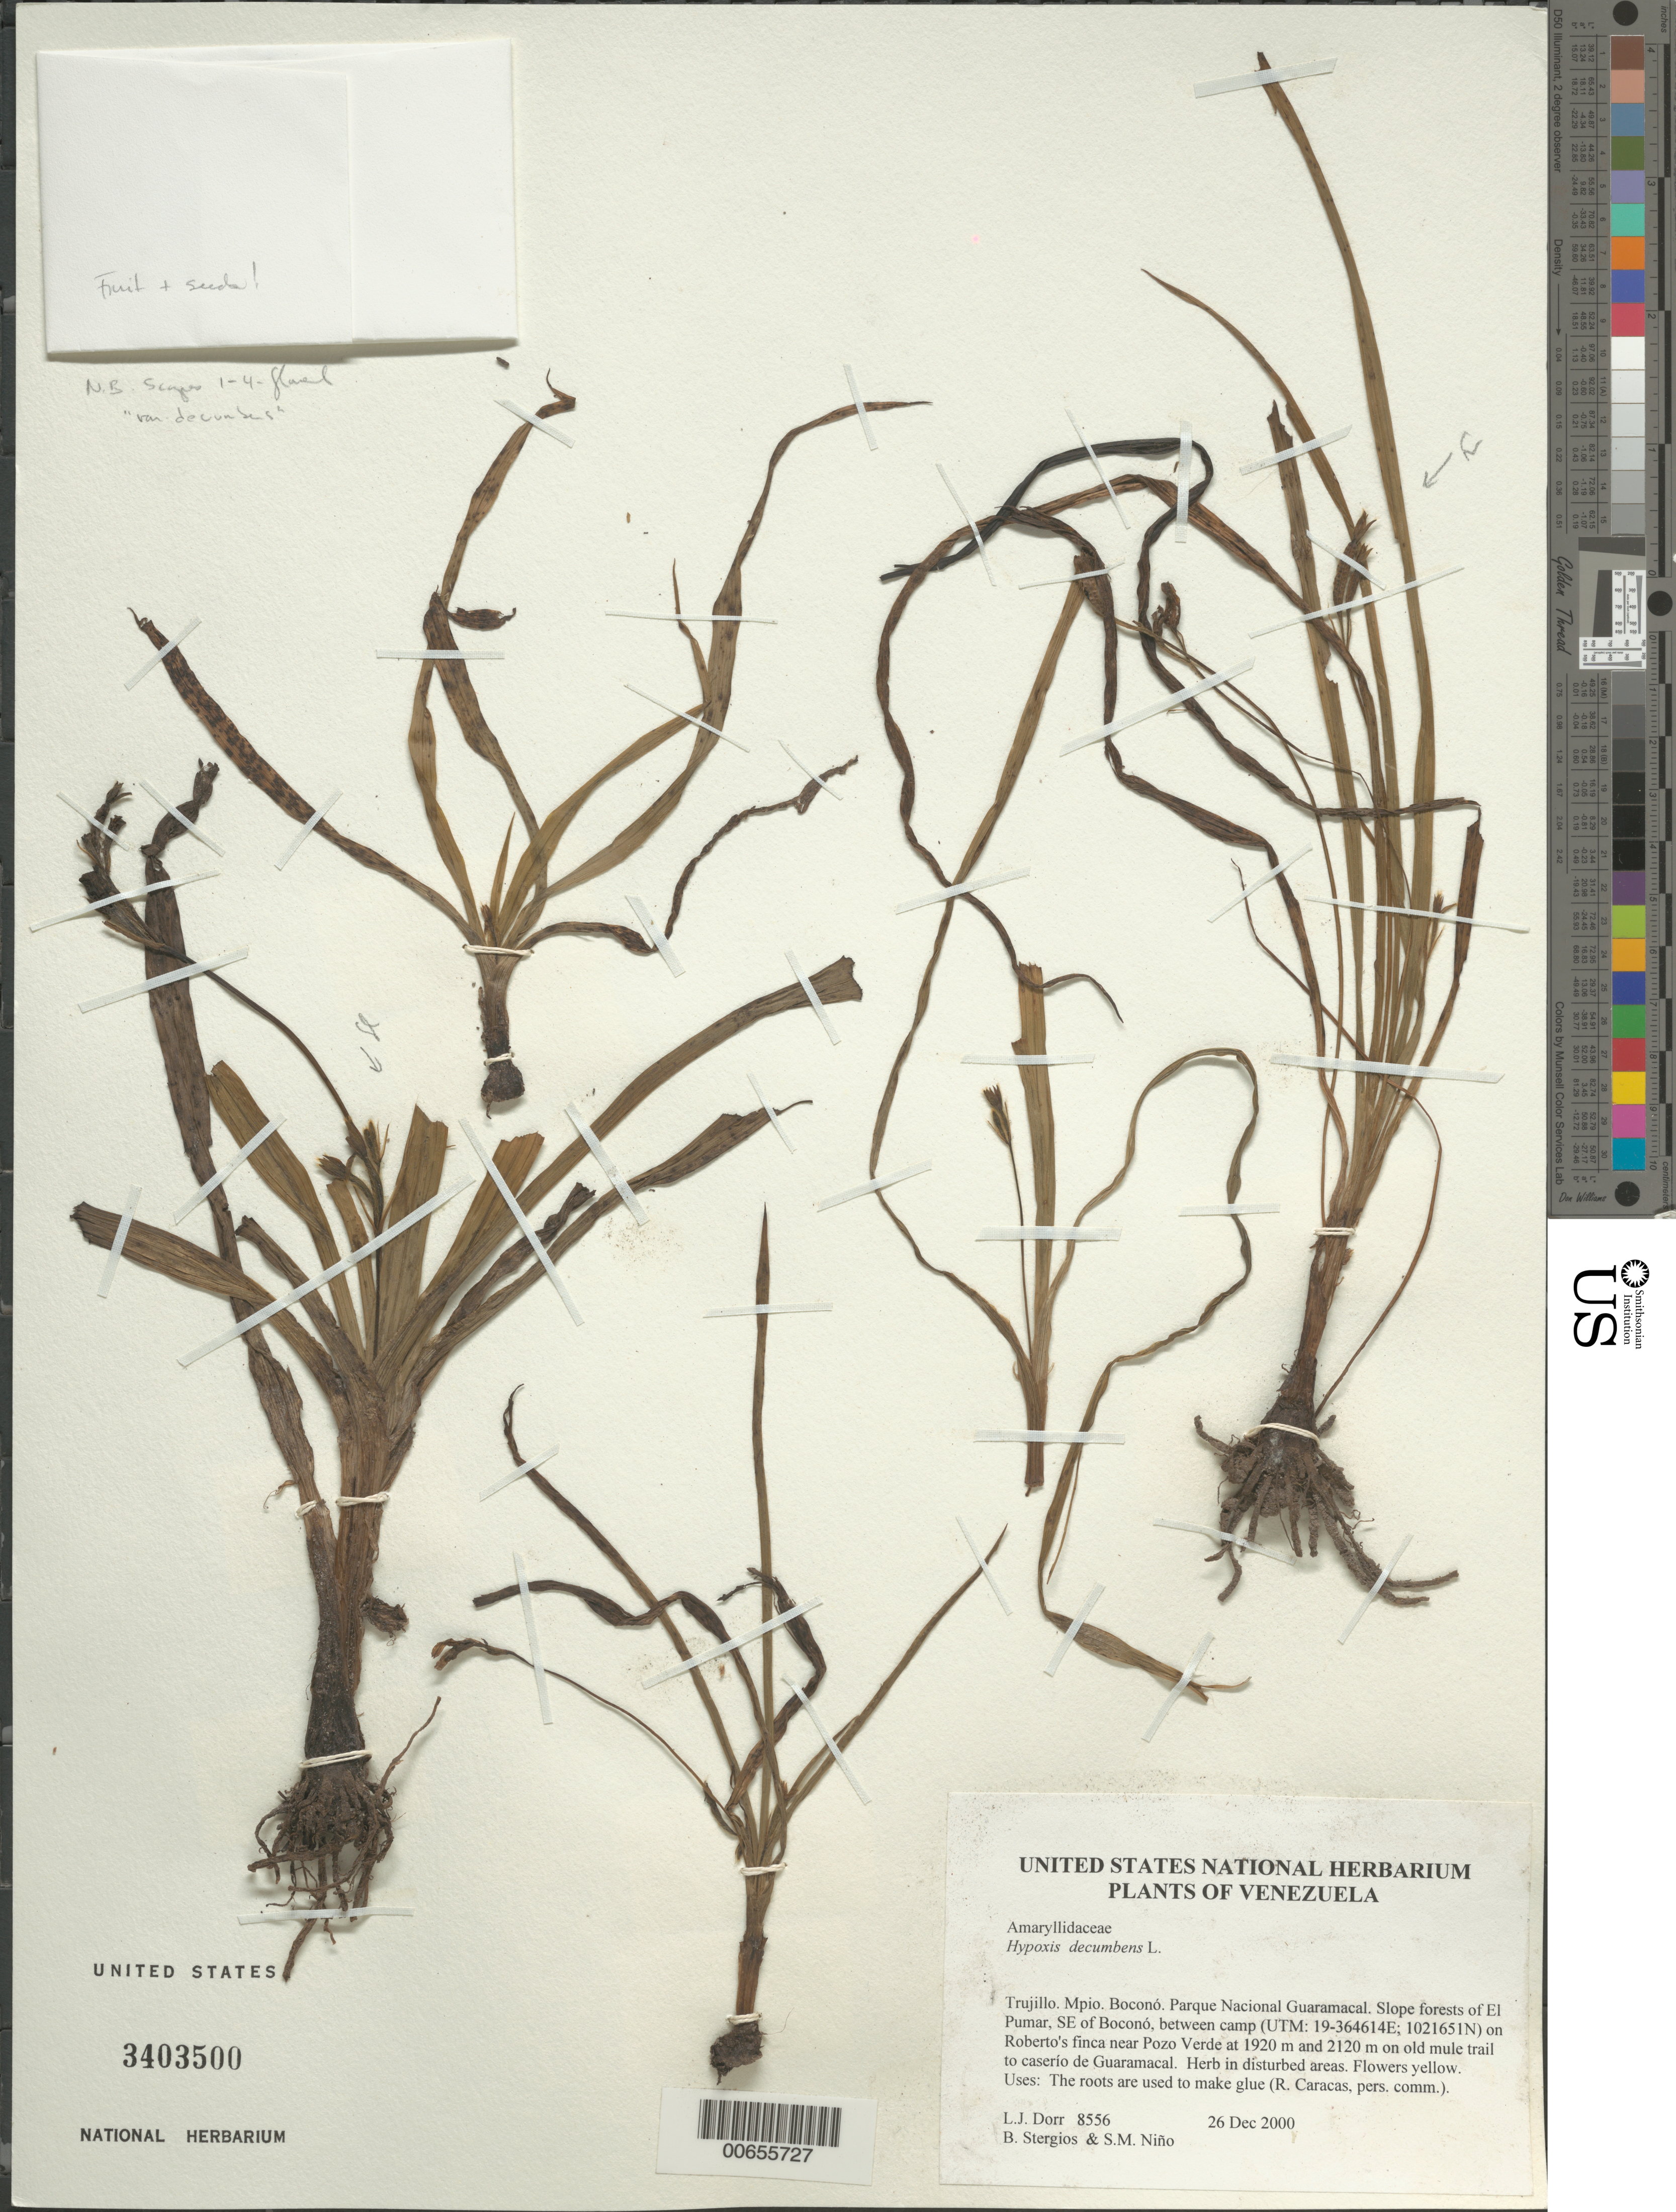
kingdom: Plantae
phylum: Tracheophyta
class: Liliopsida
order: Asparagales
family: Hypoxidaceae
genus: Hypoxis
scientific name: Hypoxis decumbens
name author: L.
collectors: L. J. Dorr, B. G. Stergios & S. M. Niño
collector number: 8556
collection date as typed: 26 Dec 2000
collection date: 2000-12-26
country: Venezuela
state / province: Trujillo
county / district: Boconó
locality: Parque Nacional Guaramacal. El Pumar, SE of Boconó, between camp on Roberto's finca near Pozo Verde at 1920 m and 2120 m on old mule trail to caserío de Guaramacal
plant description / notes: PORT, US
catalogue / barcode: US 3403500